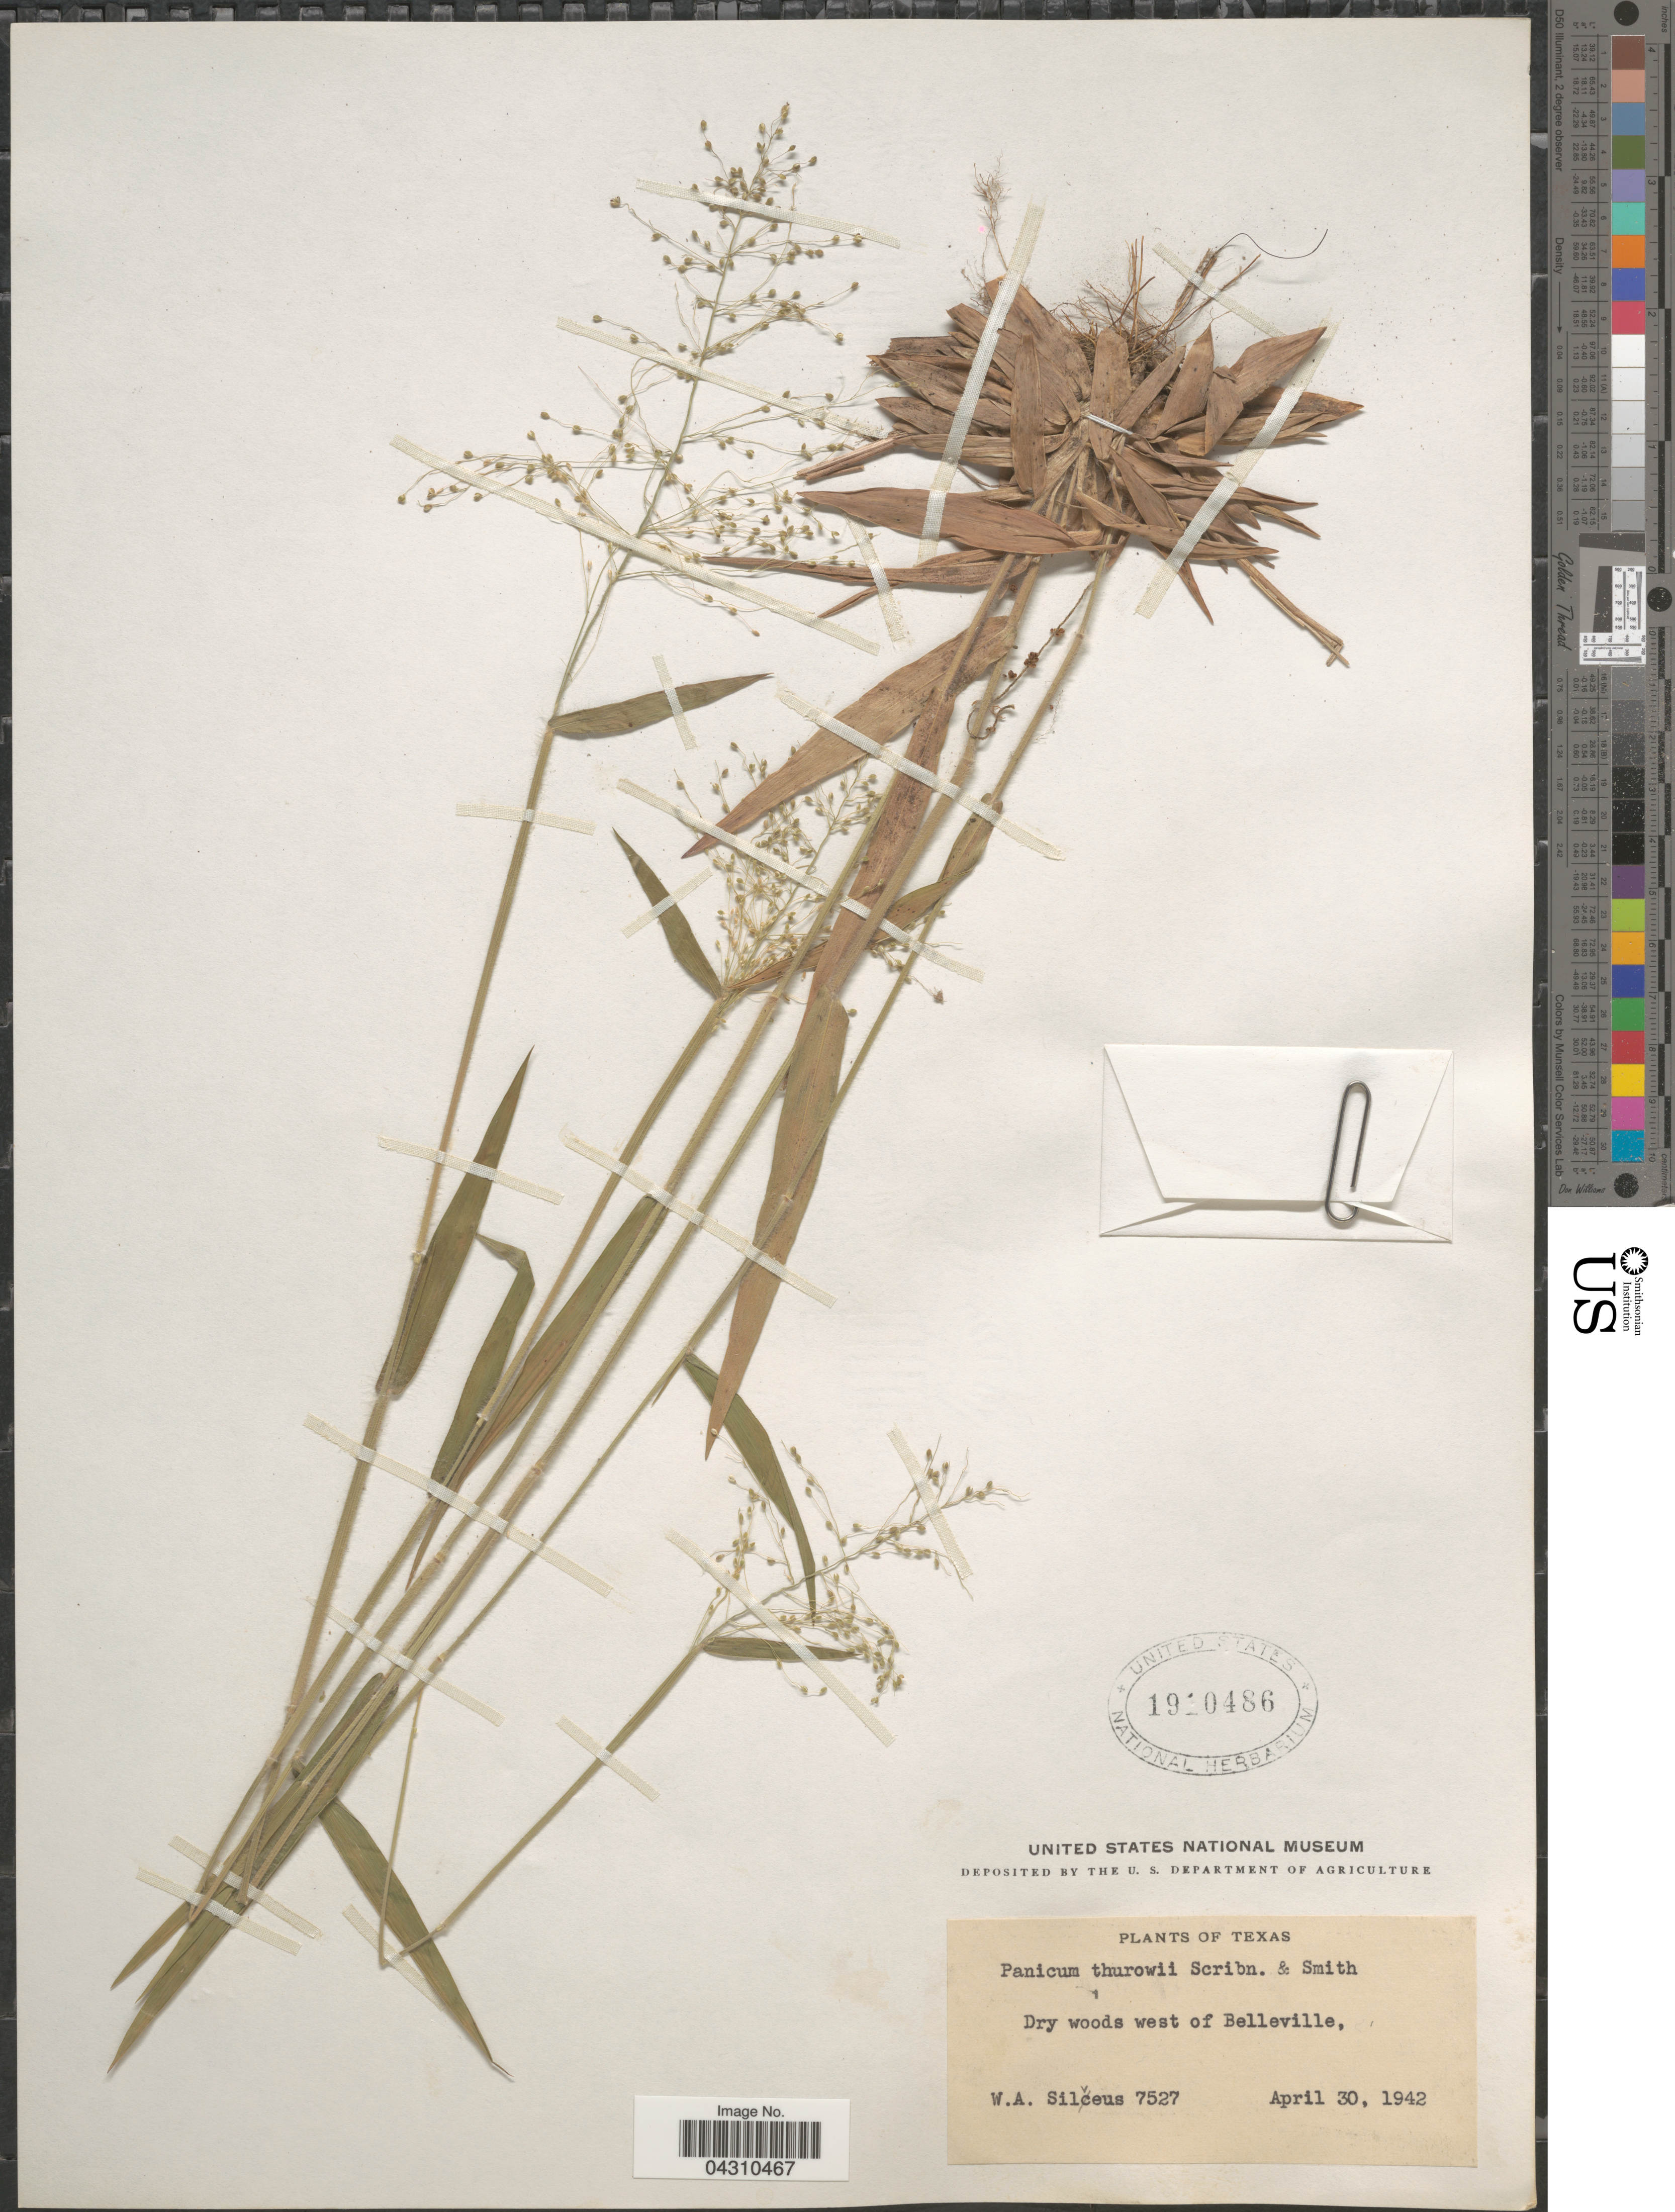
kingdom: Plantae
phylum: Tracheophyta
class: Liliopsida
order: Poales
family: Poaceae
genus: Dichanthelium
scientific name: Dichanthelium acuminatum var. acuminatum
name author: (Sw.) Gould & C.A. Clark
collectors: W. Silveus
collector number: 7527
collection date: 1942-04-30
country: United States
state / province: Texas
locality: Dry woods west of Belleville.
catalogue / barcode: US 1910486